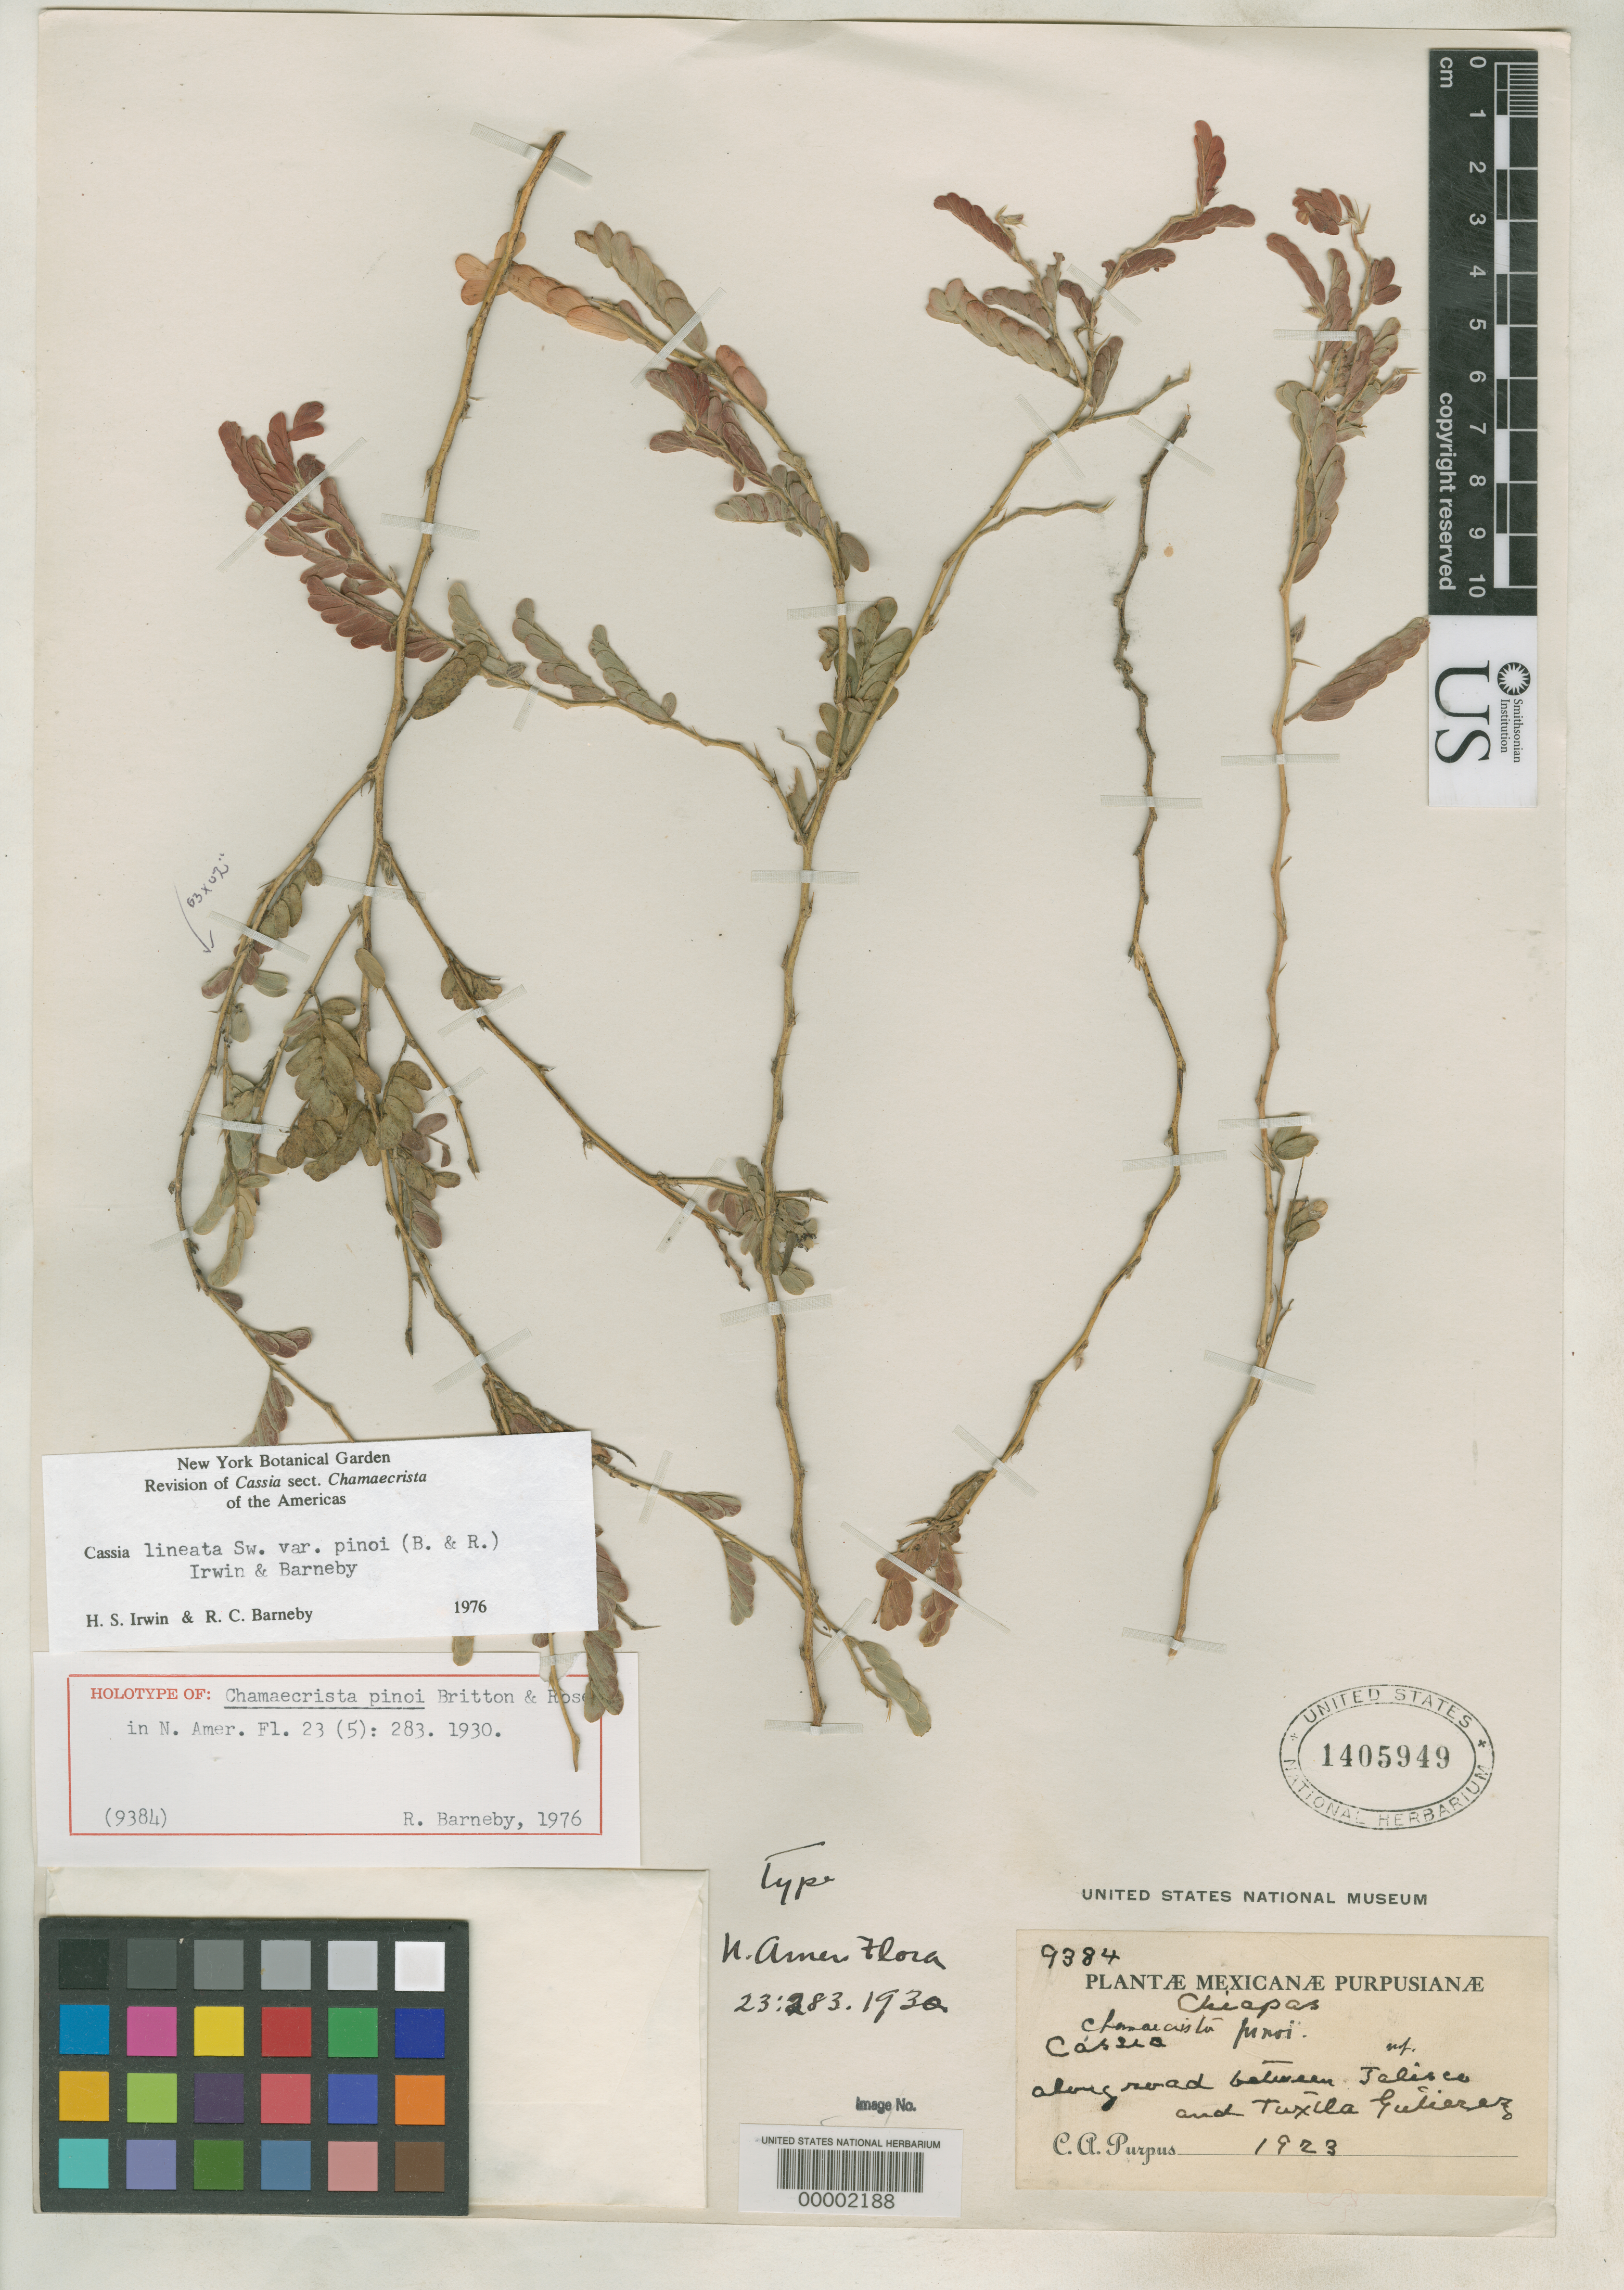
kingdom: Plantae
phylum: Tracheophyta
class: Magnoliopsida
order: Fabales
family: Fabaceae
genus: Chamaecrista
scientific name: Chamaecrista pinoi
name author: Britton & Rose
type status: Holotype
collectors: C. A. Purpus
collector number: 9384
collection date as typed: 1923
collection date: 1923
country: Mexico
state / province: Chiapas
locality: Along road between Jalisco & Tuxtla Gutiérrez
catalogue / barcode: US 1405949